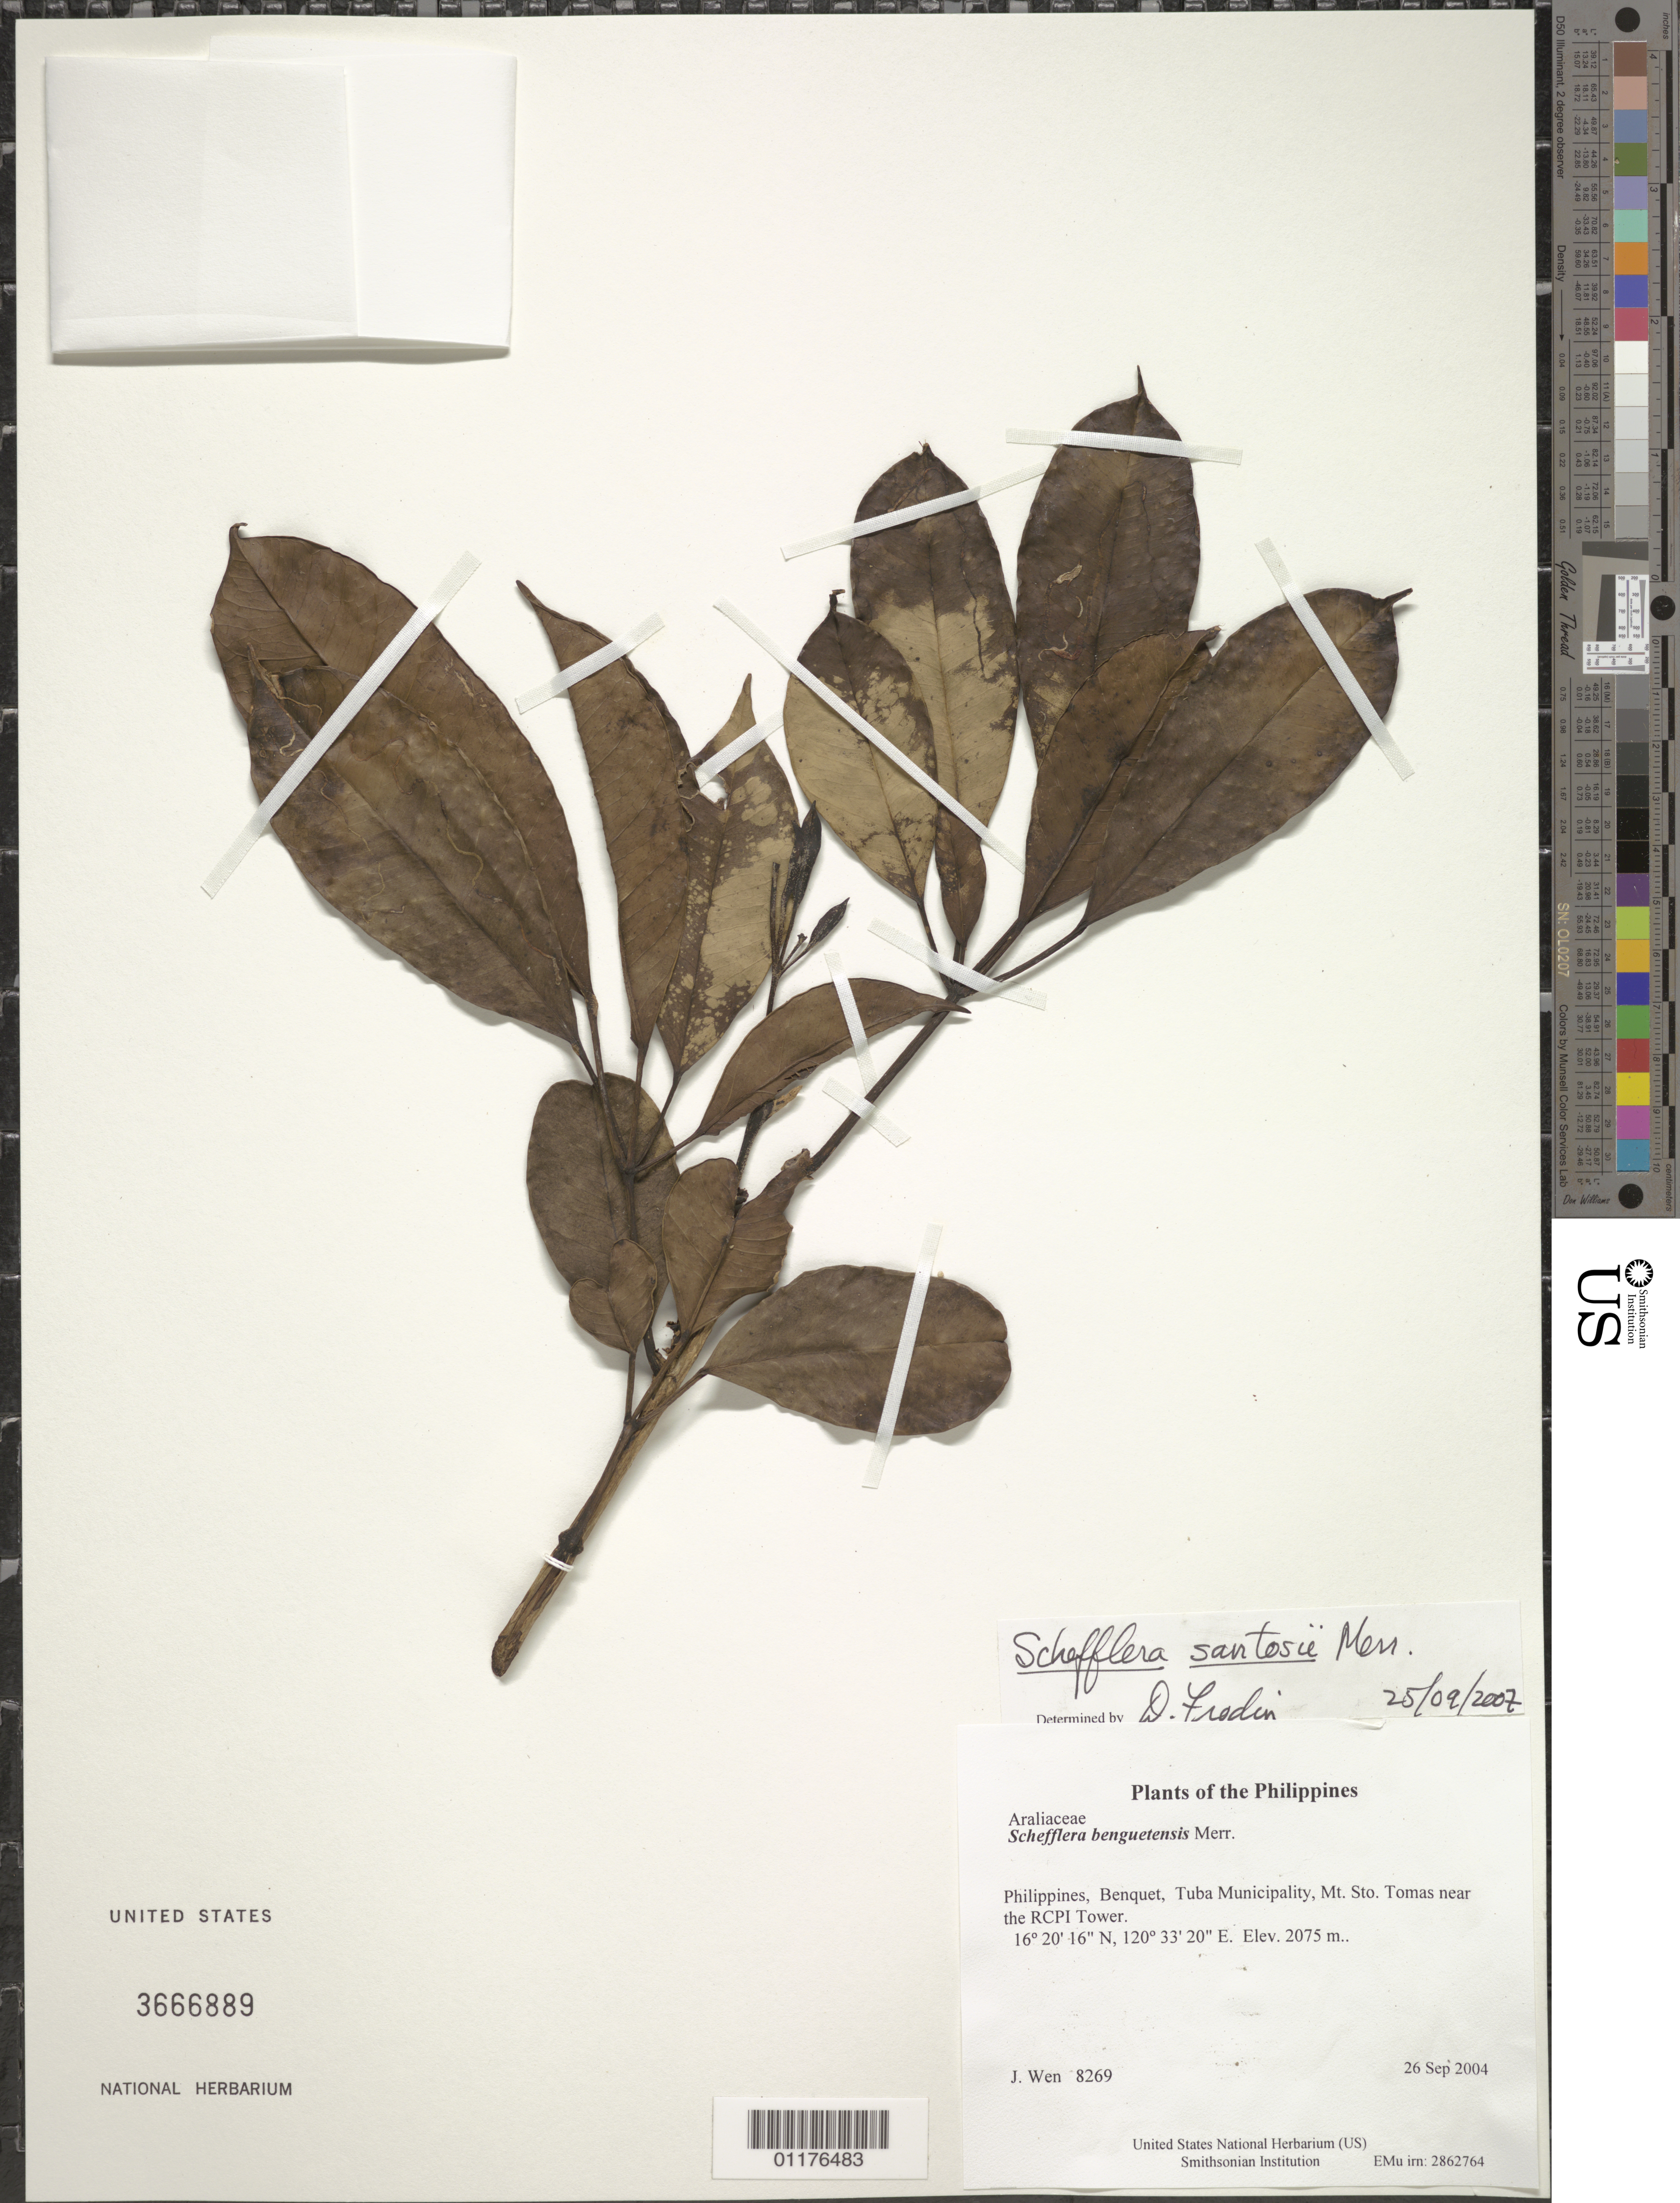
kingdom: Plantae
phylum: Tracheophyta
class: Magnoliopsida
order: Apiales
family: Araliaceae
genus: Schefflera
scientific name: Schefflera santosii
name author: Merr.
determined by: Frodin, D. G.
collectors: J. Wen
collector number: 8269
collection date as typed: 26 Sep 2004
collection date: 2004-09-26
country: Philippines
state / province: Cordillera (Administrative Region)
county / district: Benguet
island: Luzon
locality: Tuba Municipality, Mt. Sto. Tomas near the RCPI Tower.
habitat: In tropical cloud forest of Lithocarpus jordanii, L. luzonensis, Cyathea, Ficus, Omalanthus, Daphniphyllum, Meliosma, and Persea.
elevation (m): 2075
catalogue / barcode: US 3666889